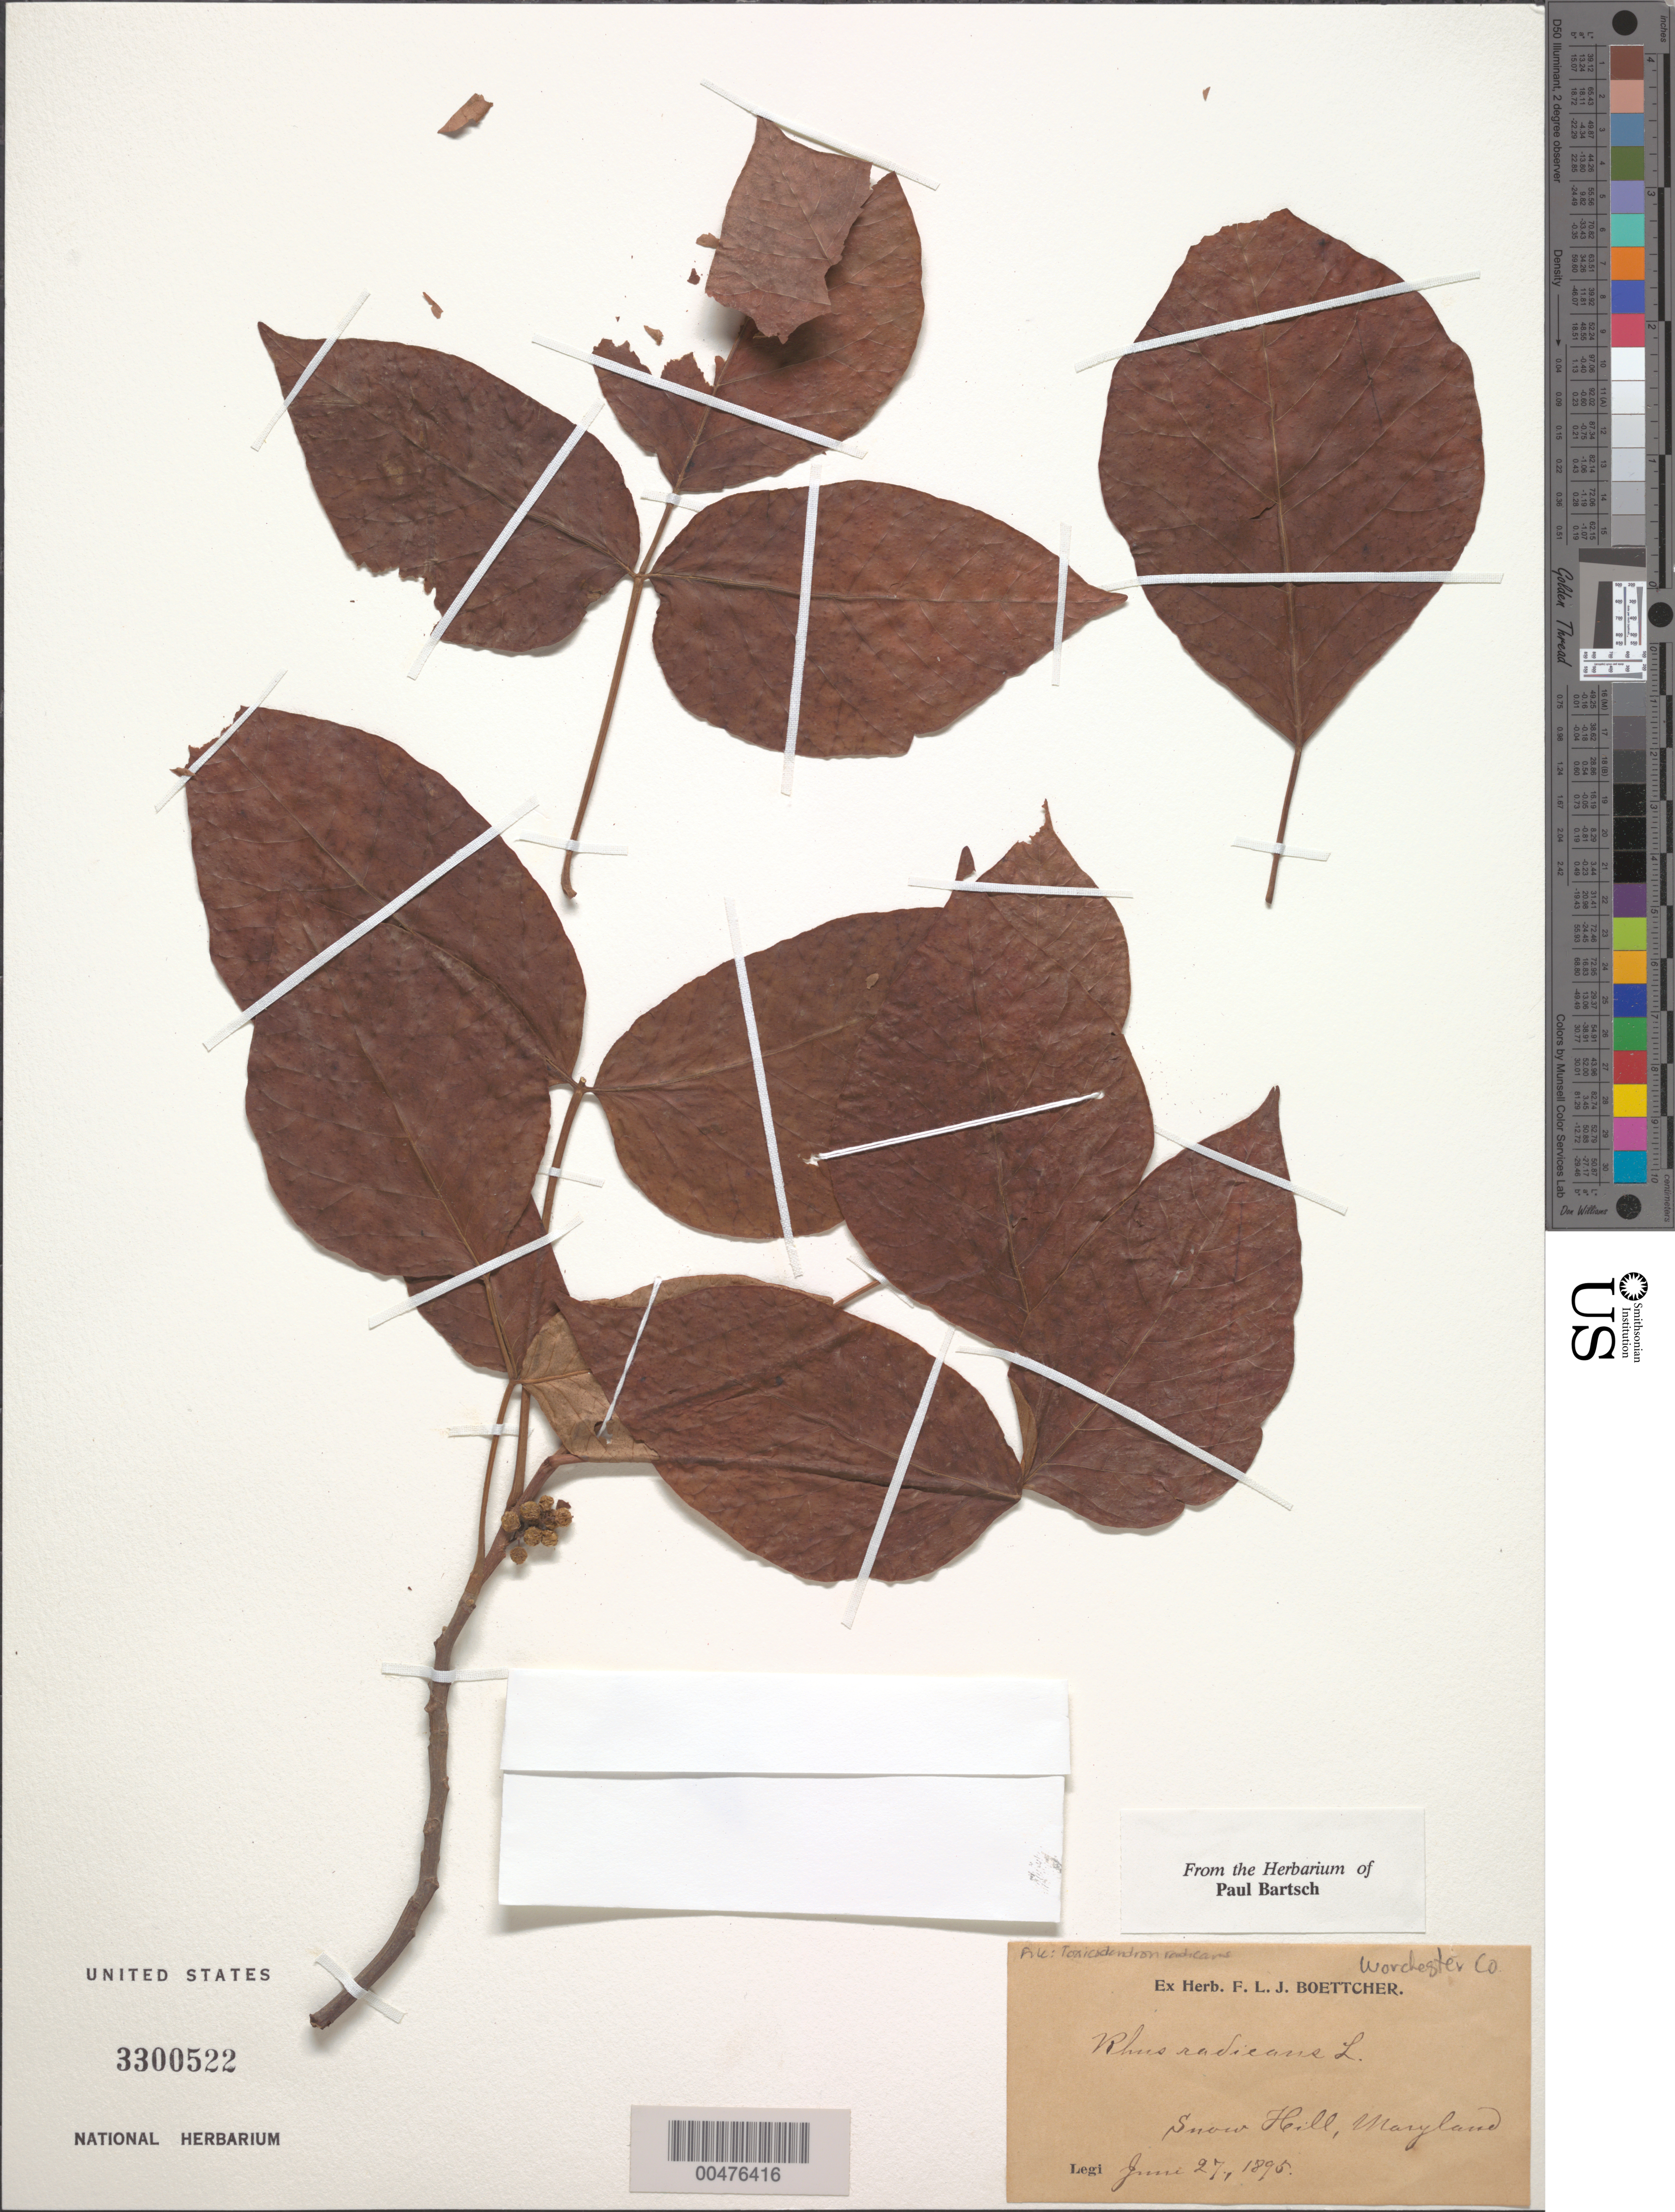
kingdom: Plantae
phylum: Tracheophyta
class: Magnoliopsida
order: Sapindales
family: Anacardiaceae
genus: Toxicodendron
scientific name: Toxicodendron radicans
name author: (L.) Kuntze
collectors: F. Boettcher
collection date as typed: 27 Jun 1895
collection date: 1895-06-27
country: United States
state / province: Maryland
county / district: Worcester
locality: Snow Hill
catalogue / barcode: US 3300522